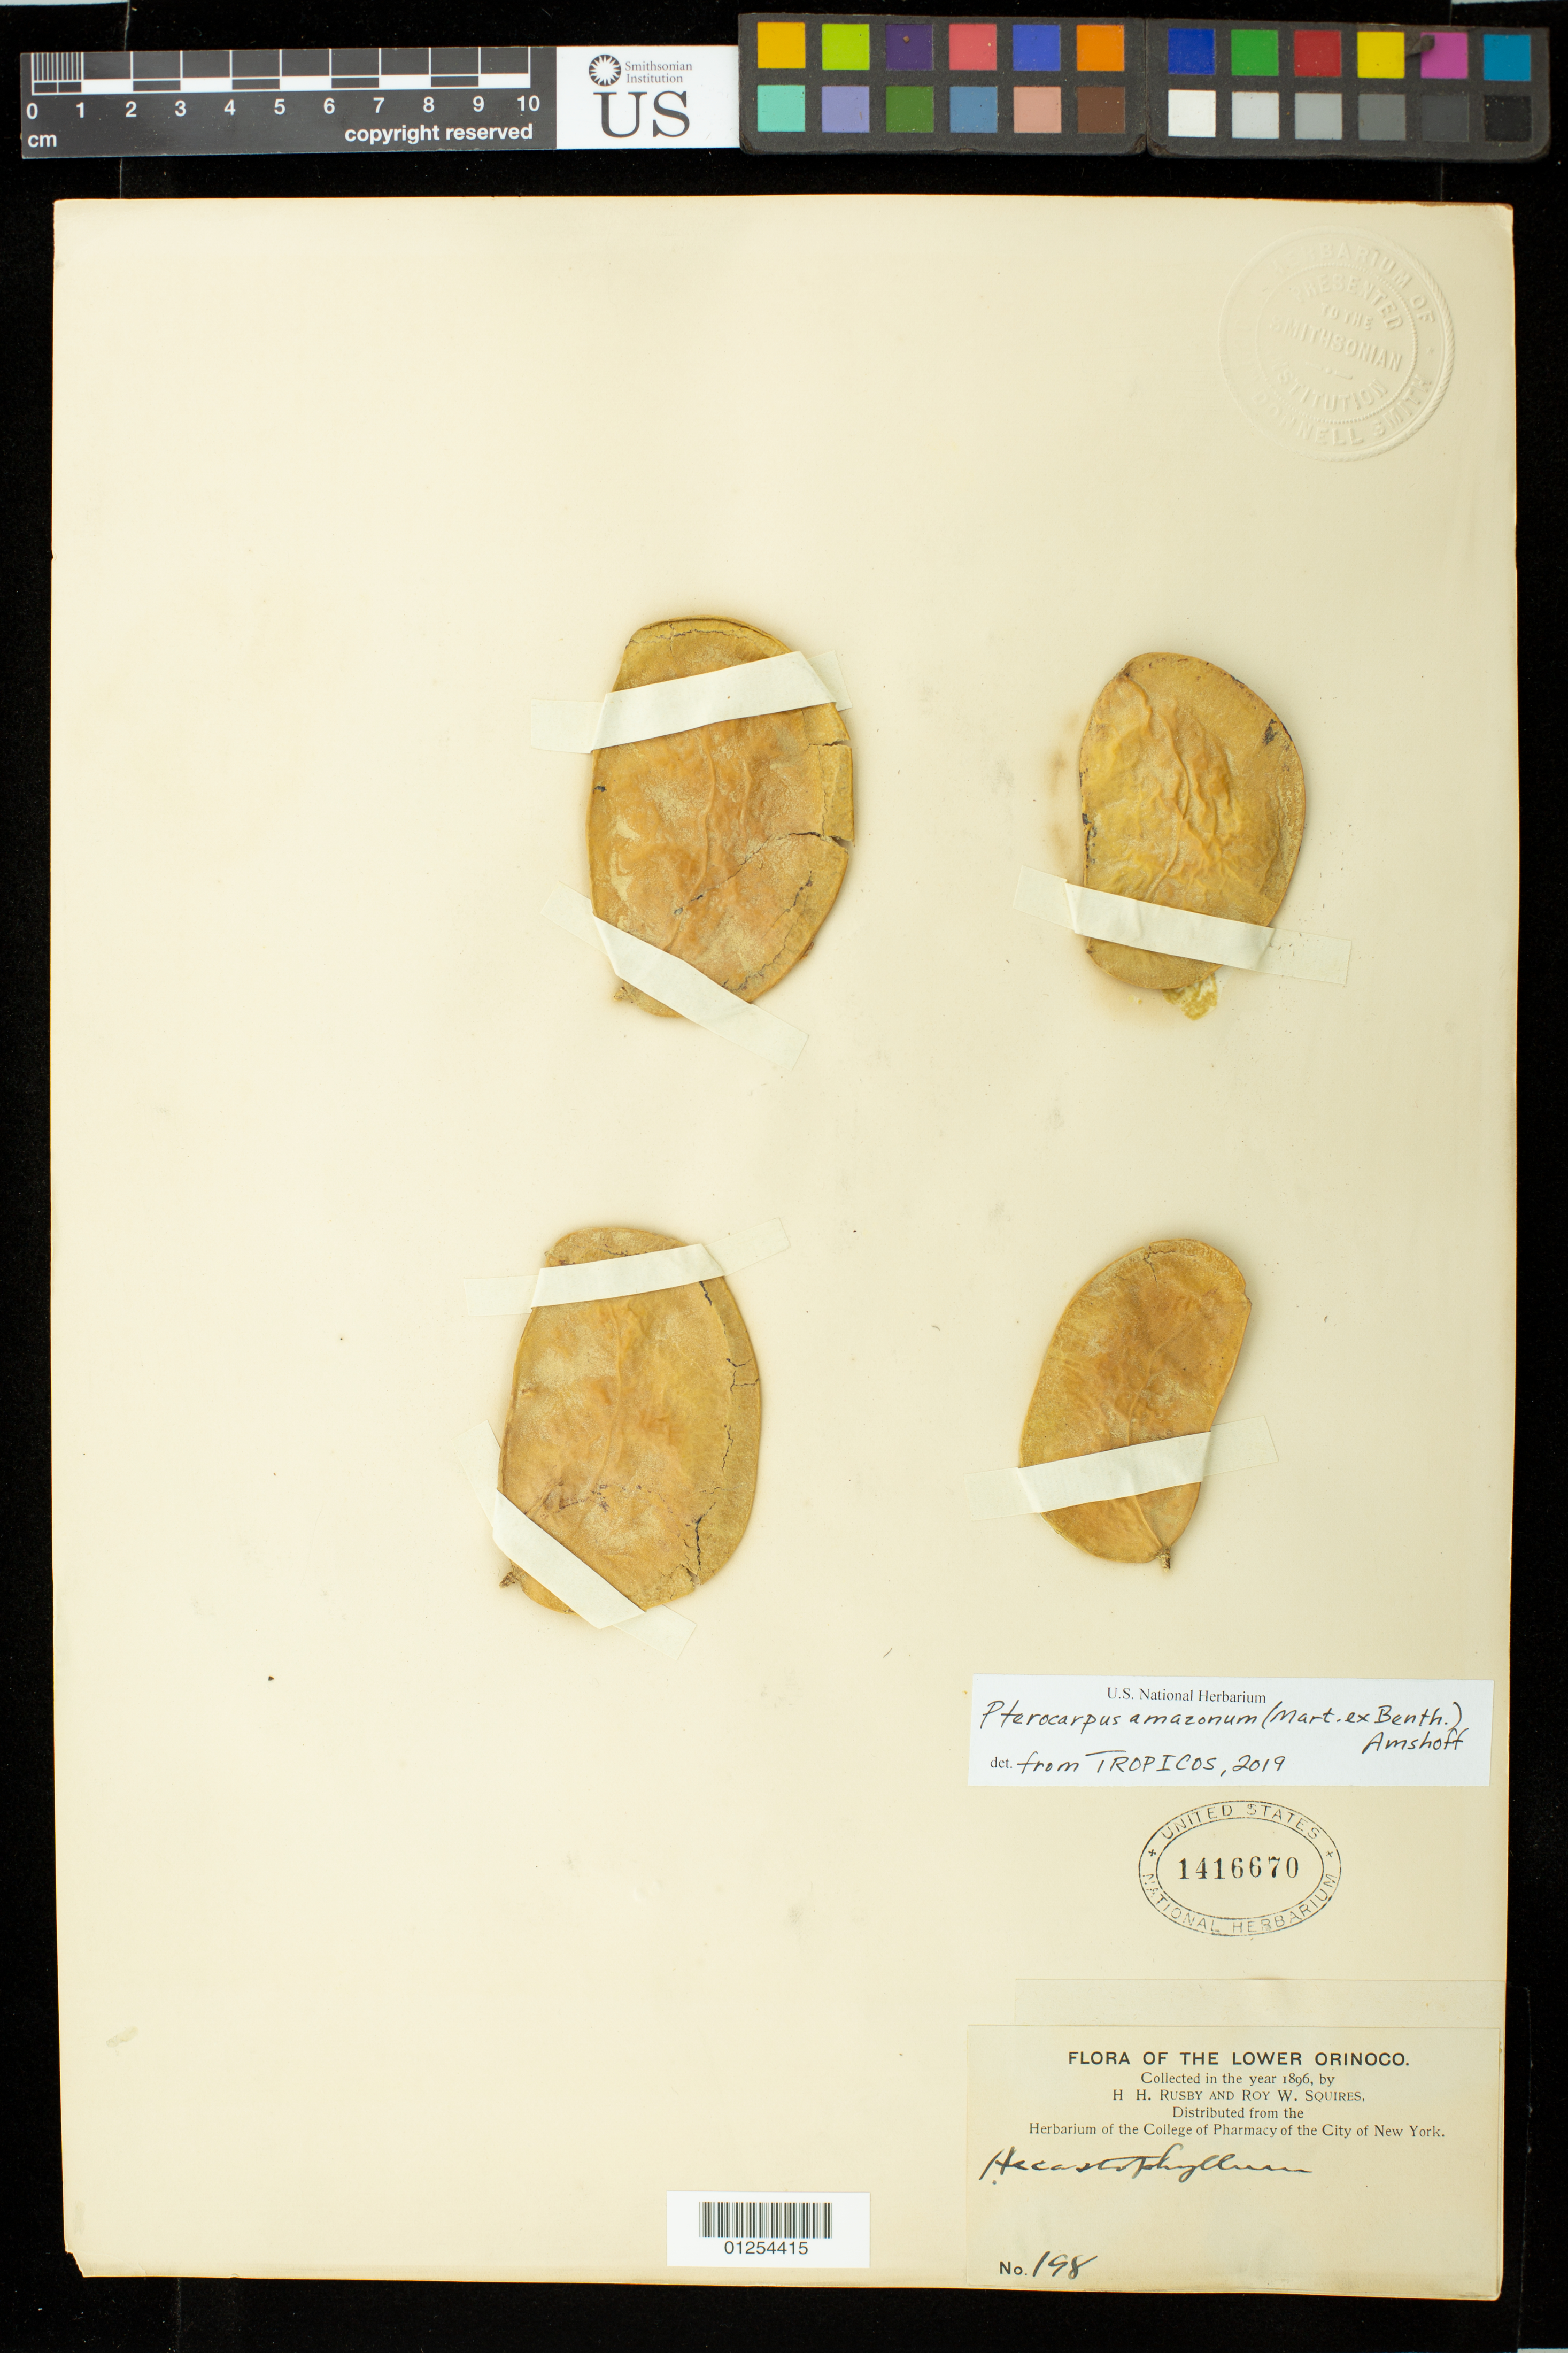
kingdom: Plantae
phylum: Tracheophyta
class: Magnoliopsida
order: Fabales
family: Fabaceae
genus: Pterocarpus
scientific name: Pterocarpus amazonum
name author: (Benth.) Amshoff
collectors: H. H. Rusby & R. Squires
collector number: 198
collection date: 1896-04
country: Bolivia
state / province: La Paz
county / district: Inquisivi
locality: Sacupana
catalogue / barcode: US 1416670